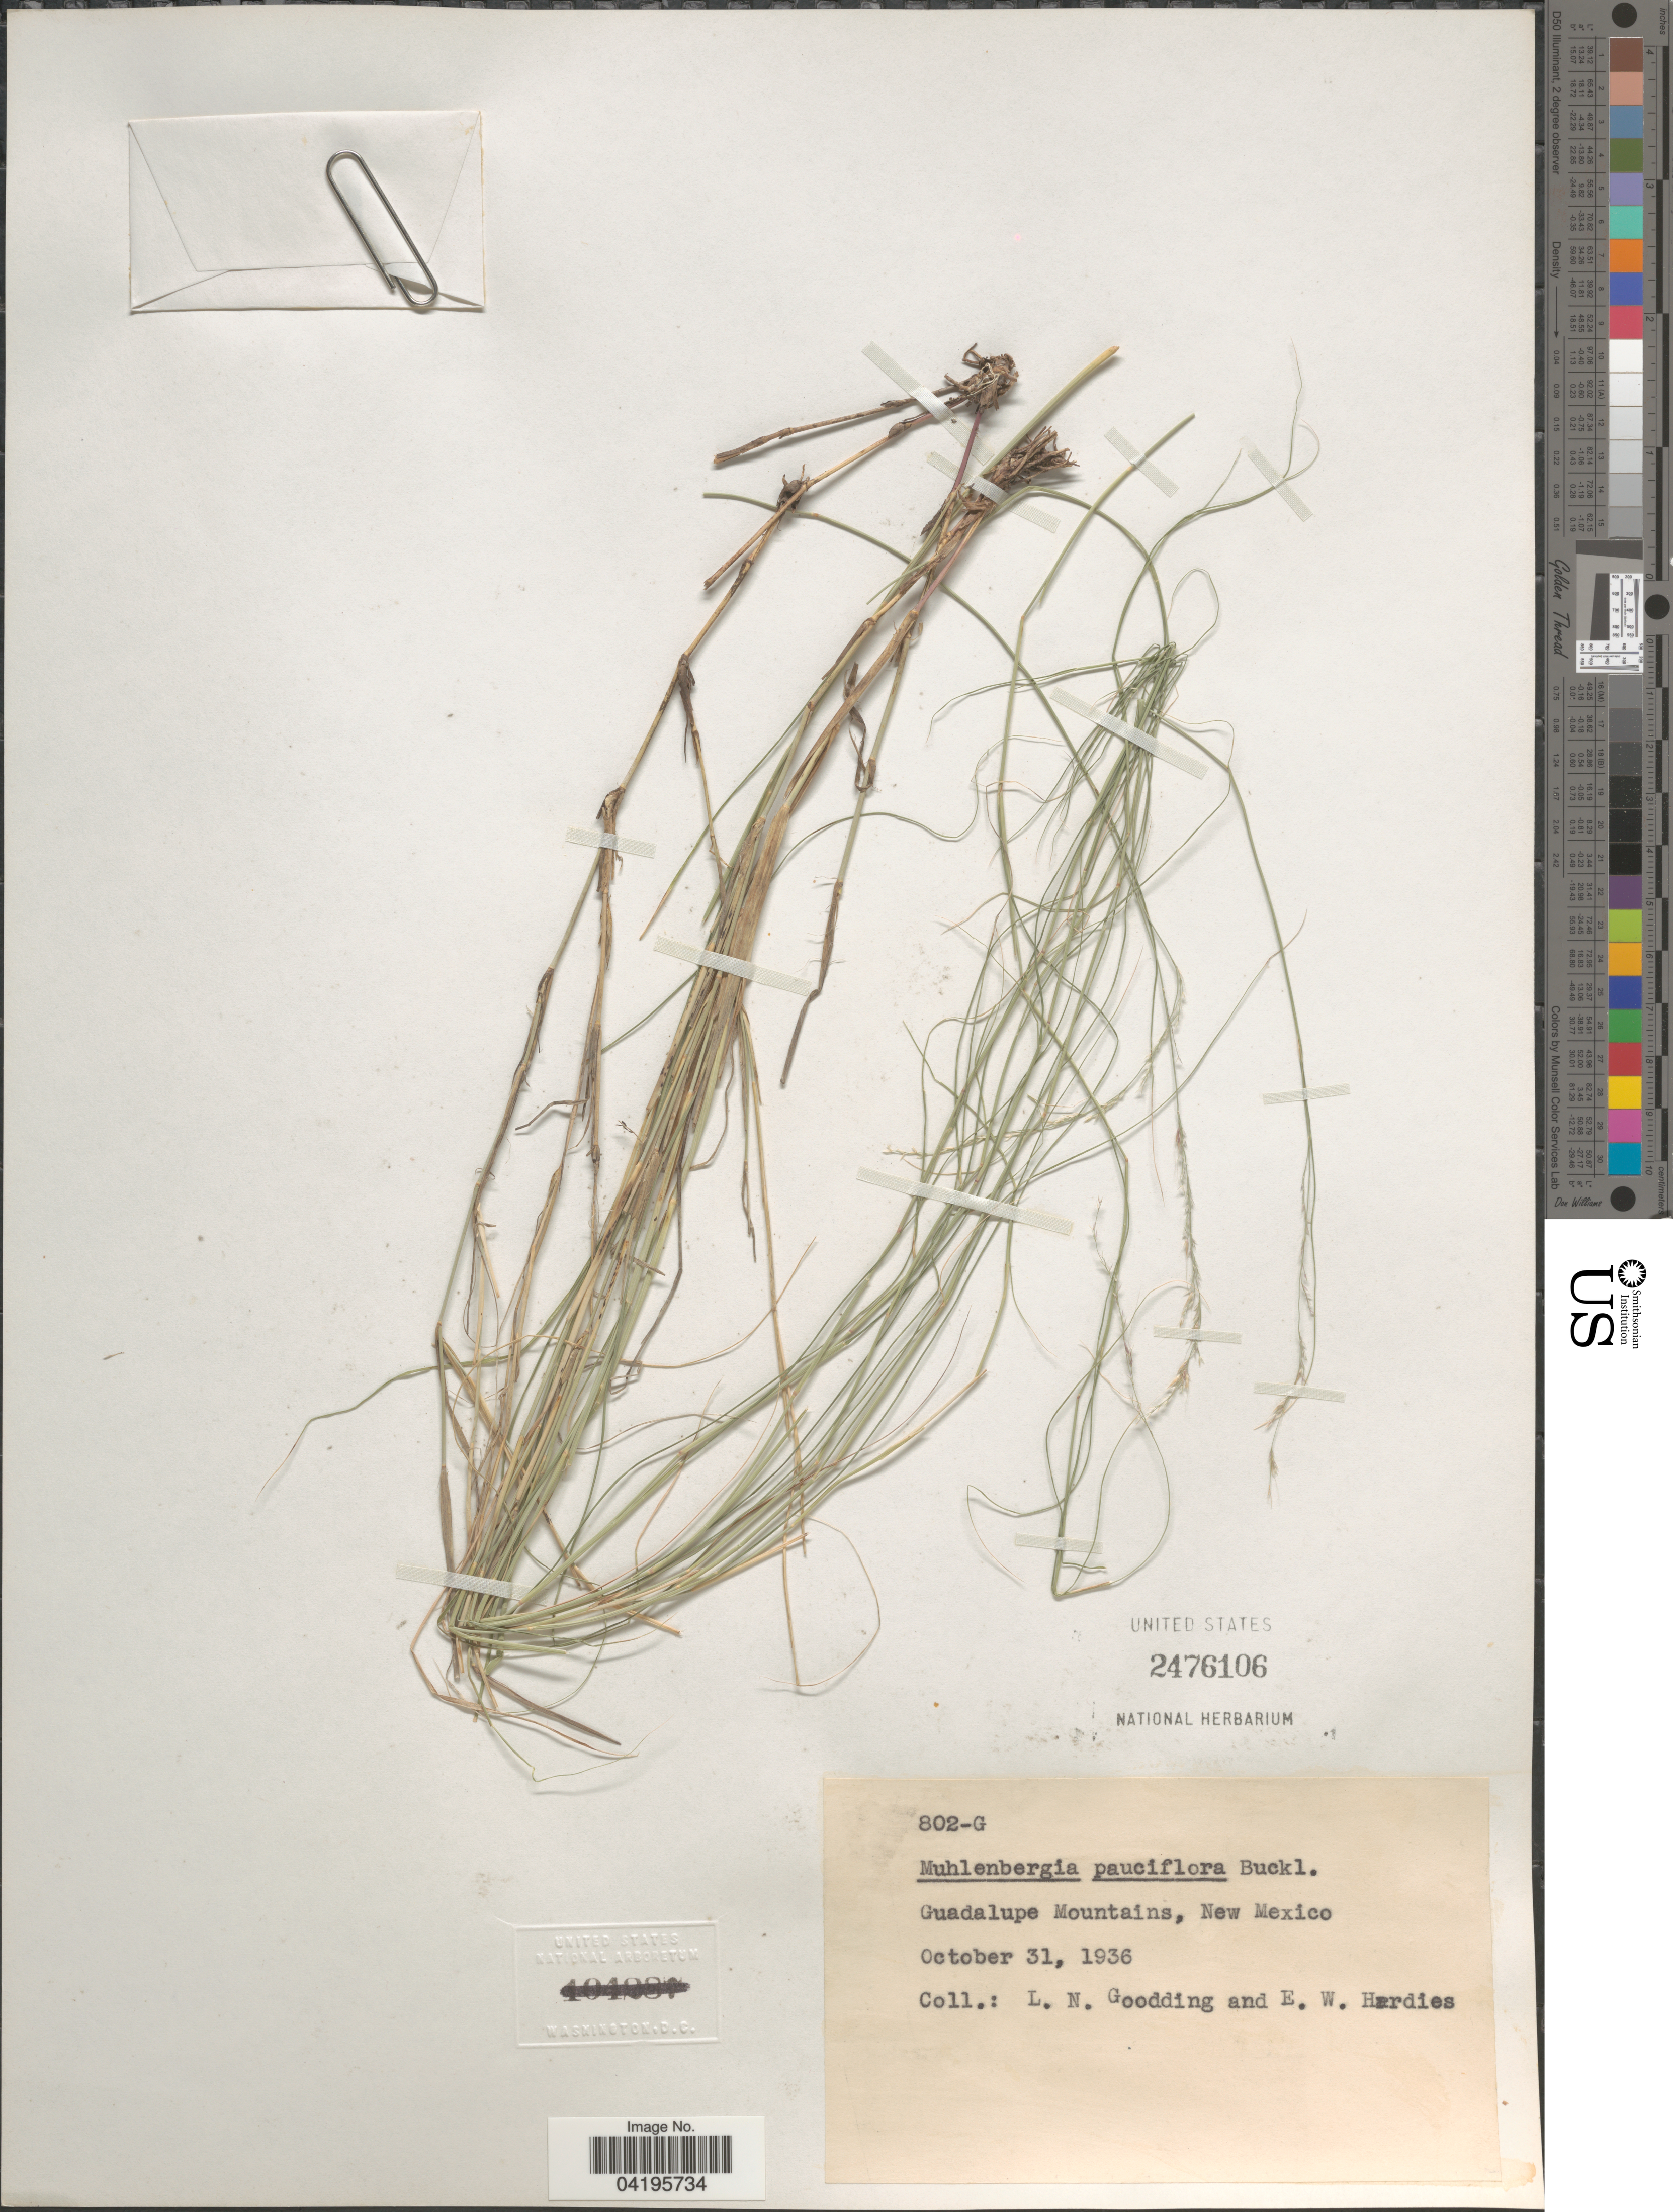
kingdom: Plantae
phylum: Tracheophyta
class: Liliopsida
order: Poales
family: Poaceae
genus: Muhlenbergia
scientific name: Muhlenbergia pauciflora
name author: Buckley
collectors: L. N. Goodding & E. Hardies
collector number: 802-G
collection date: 1936-10-31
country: United States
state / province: New Mexico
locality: Guadalupe Mountains.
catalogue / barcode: US 2476106